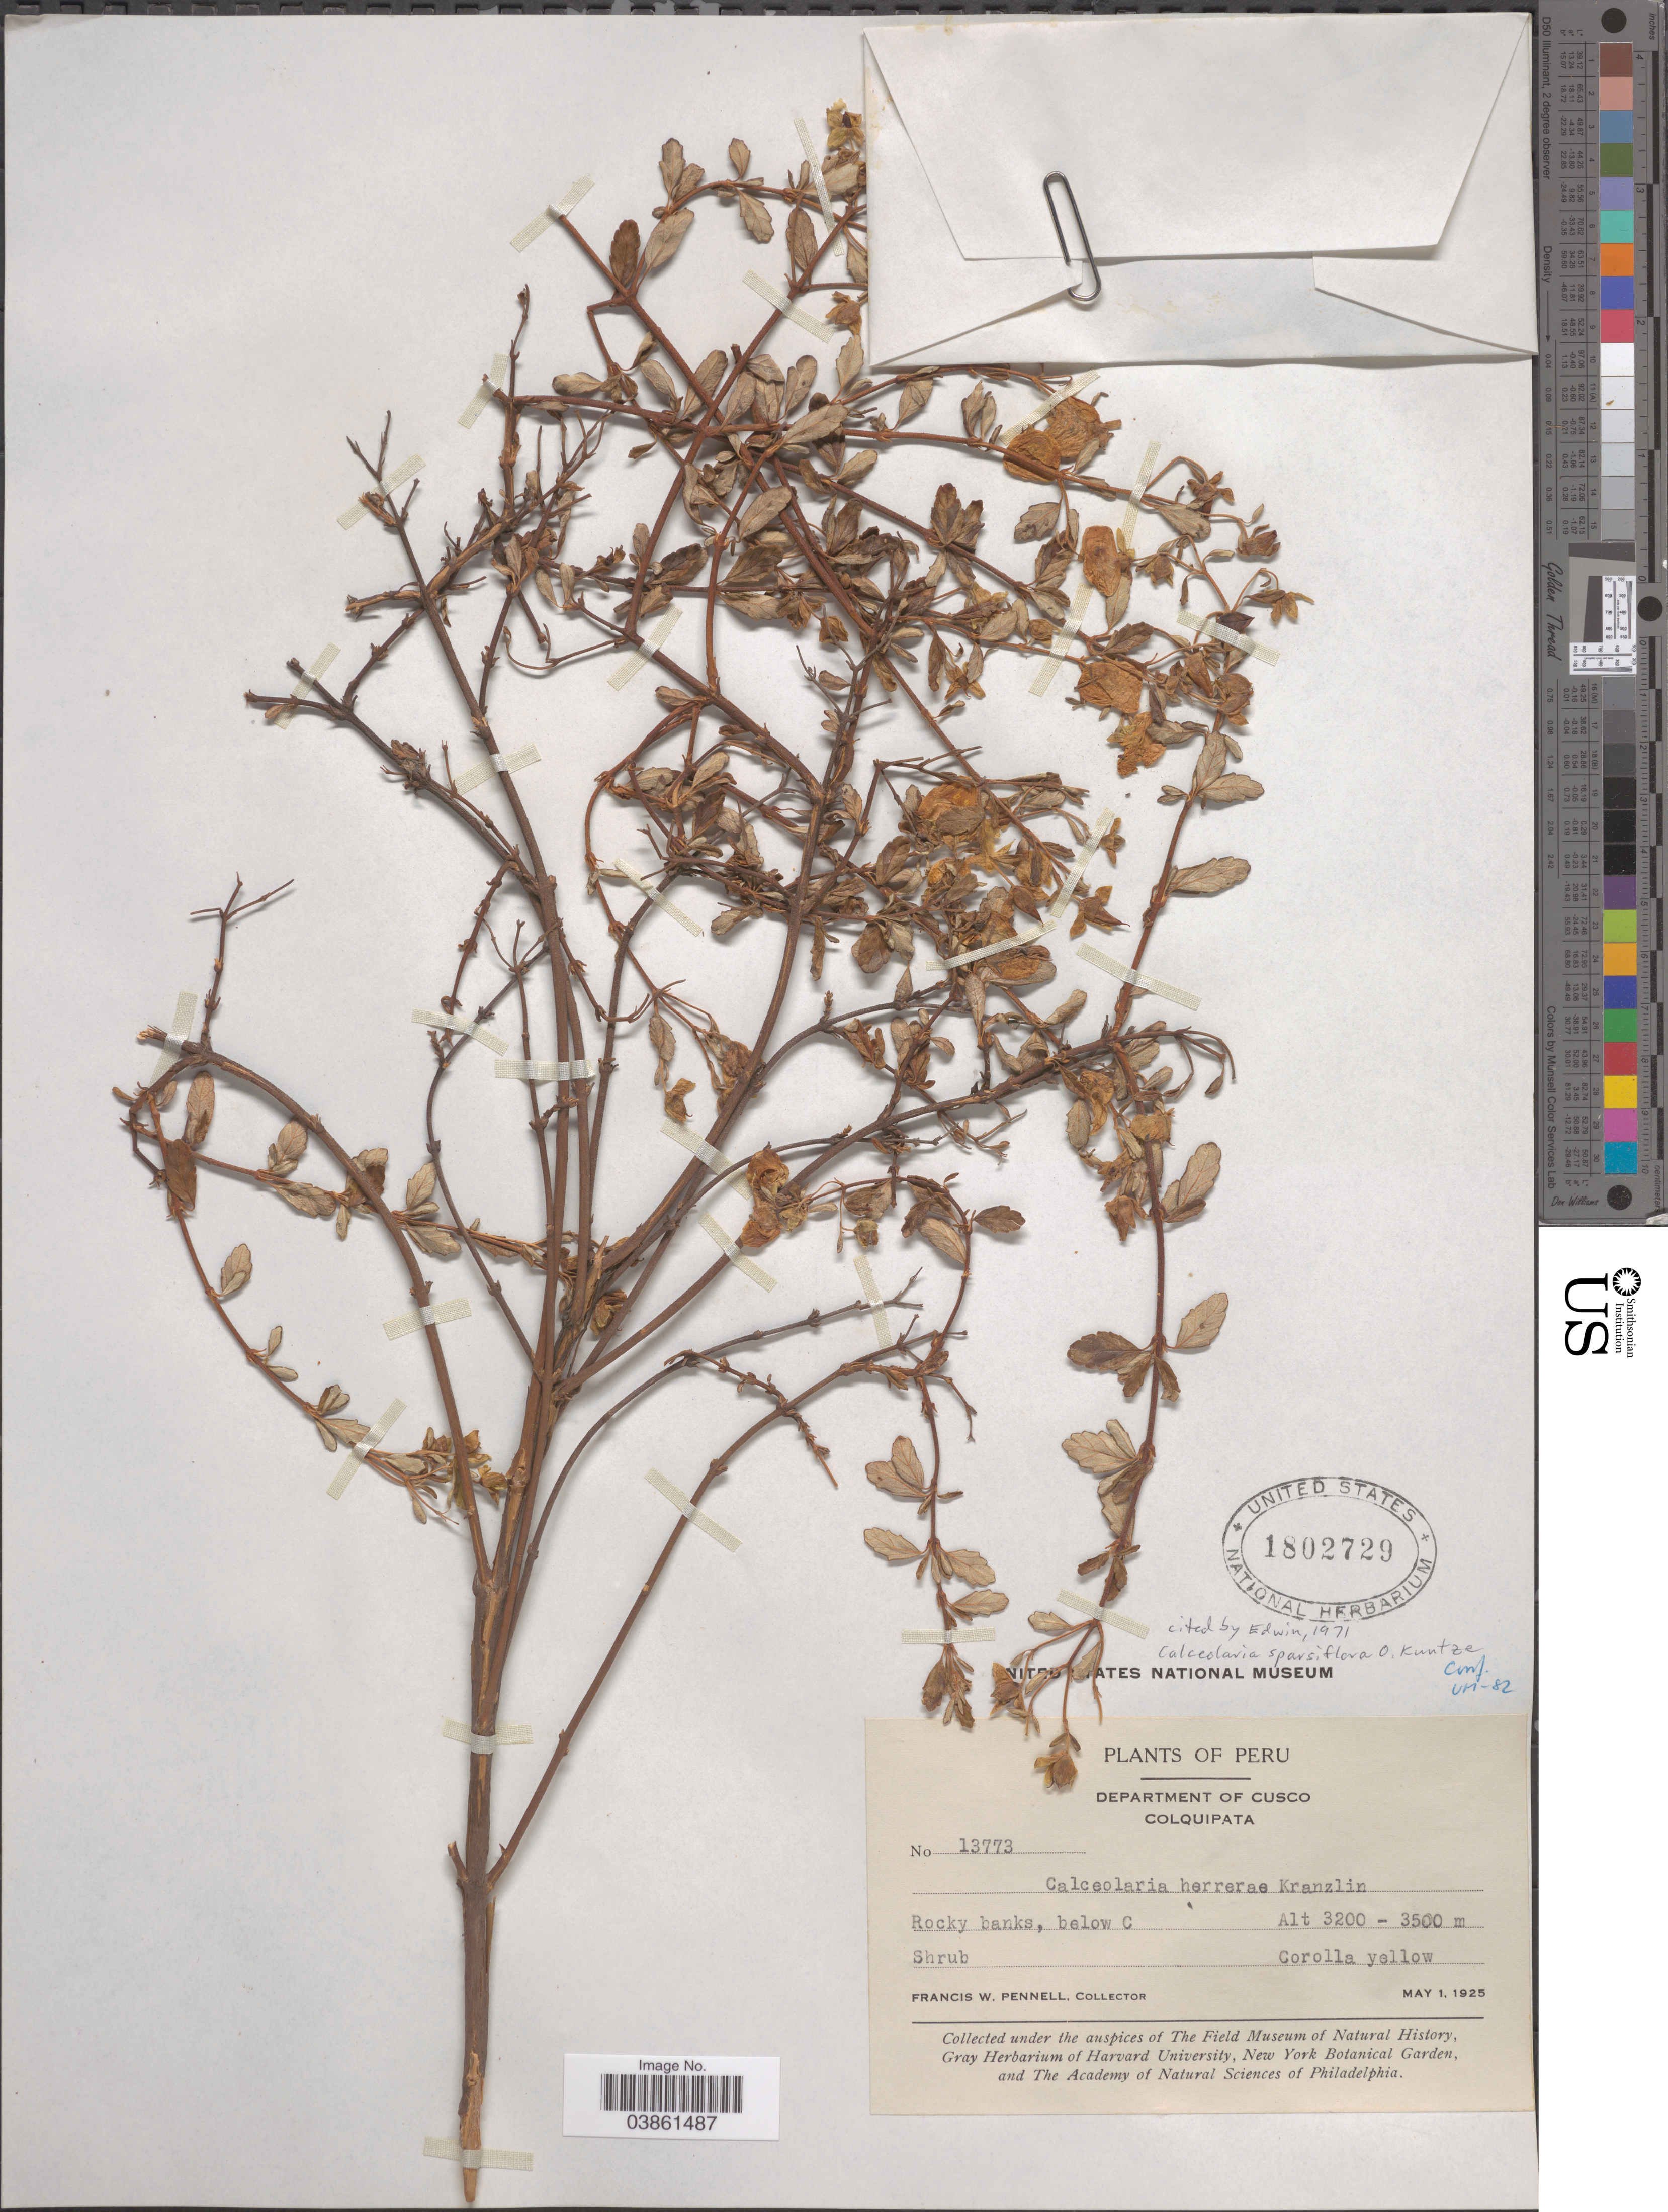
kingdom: Plantae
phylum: Tracheophyta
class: Magnoliopsida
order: Lamiales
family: Calceolariaceae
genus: Calceolaria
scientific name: Calceolaria sparsiflora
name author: Kuntze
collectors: F. W. Pennell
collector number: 13773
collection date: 1925-05-01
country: Peru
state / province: Cusco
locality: Department of Cusco. Colquipata. Rocky banks, below C.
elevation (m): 3200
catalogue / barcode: US 1802729